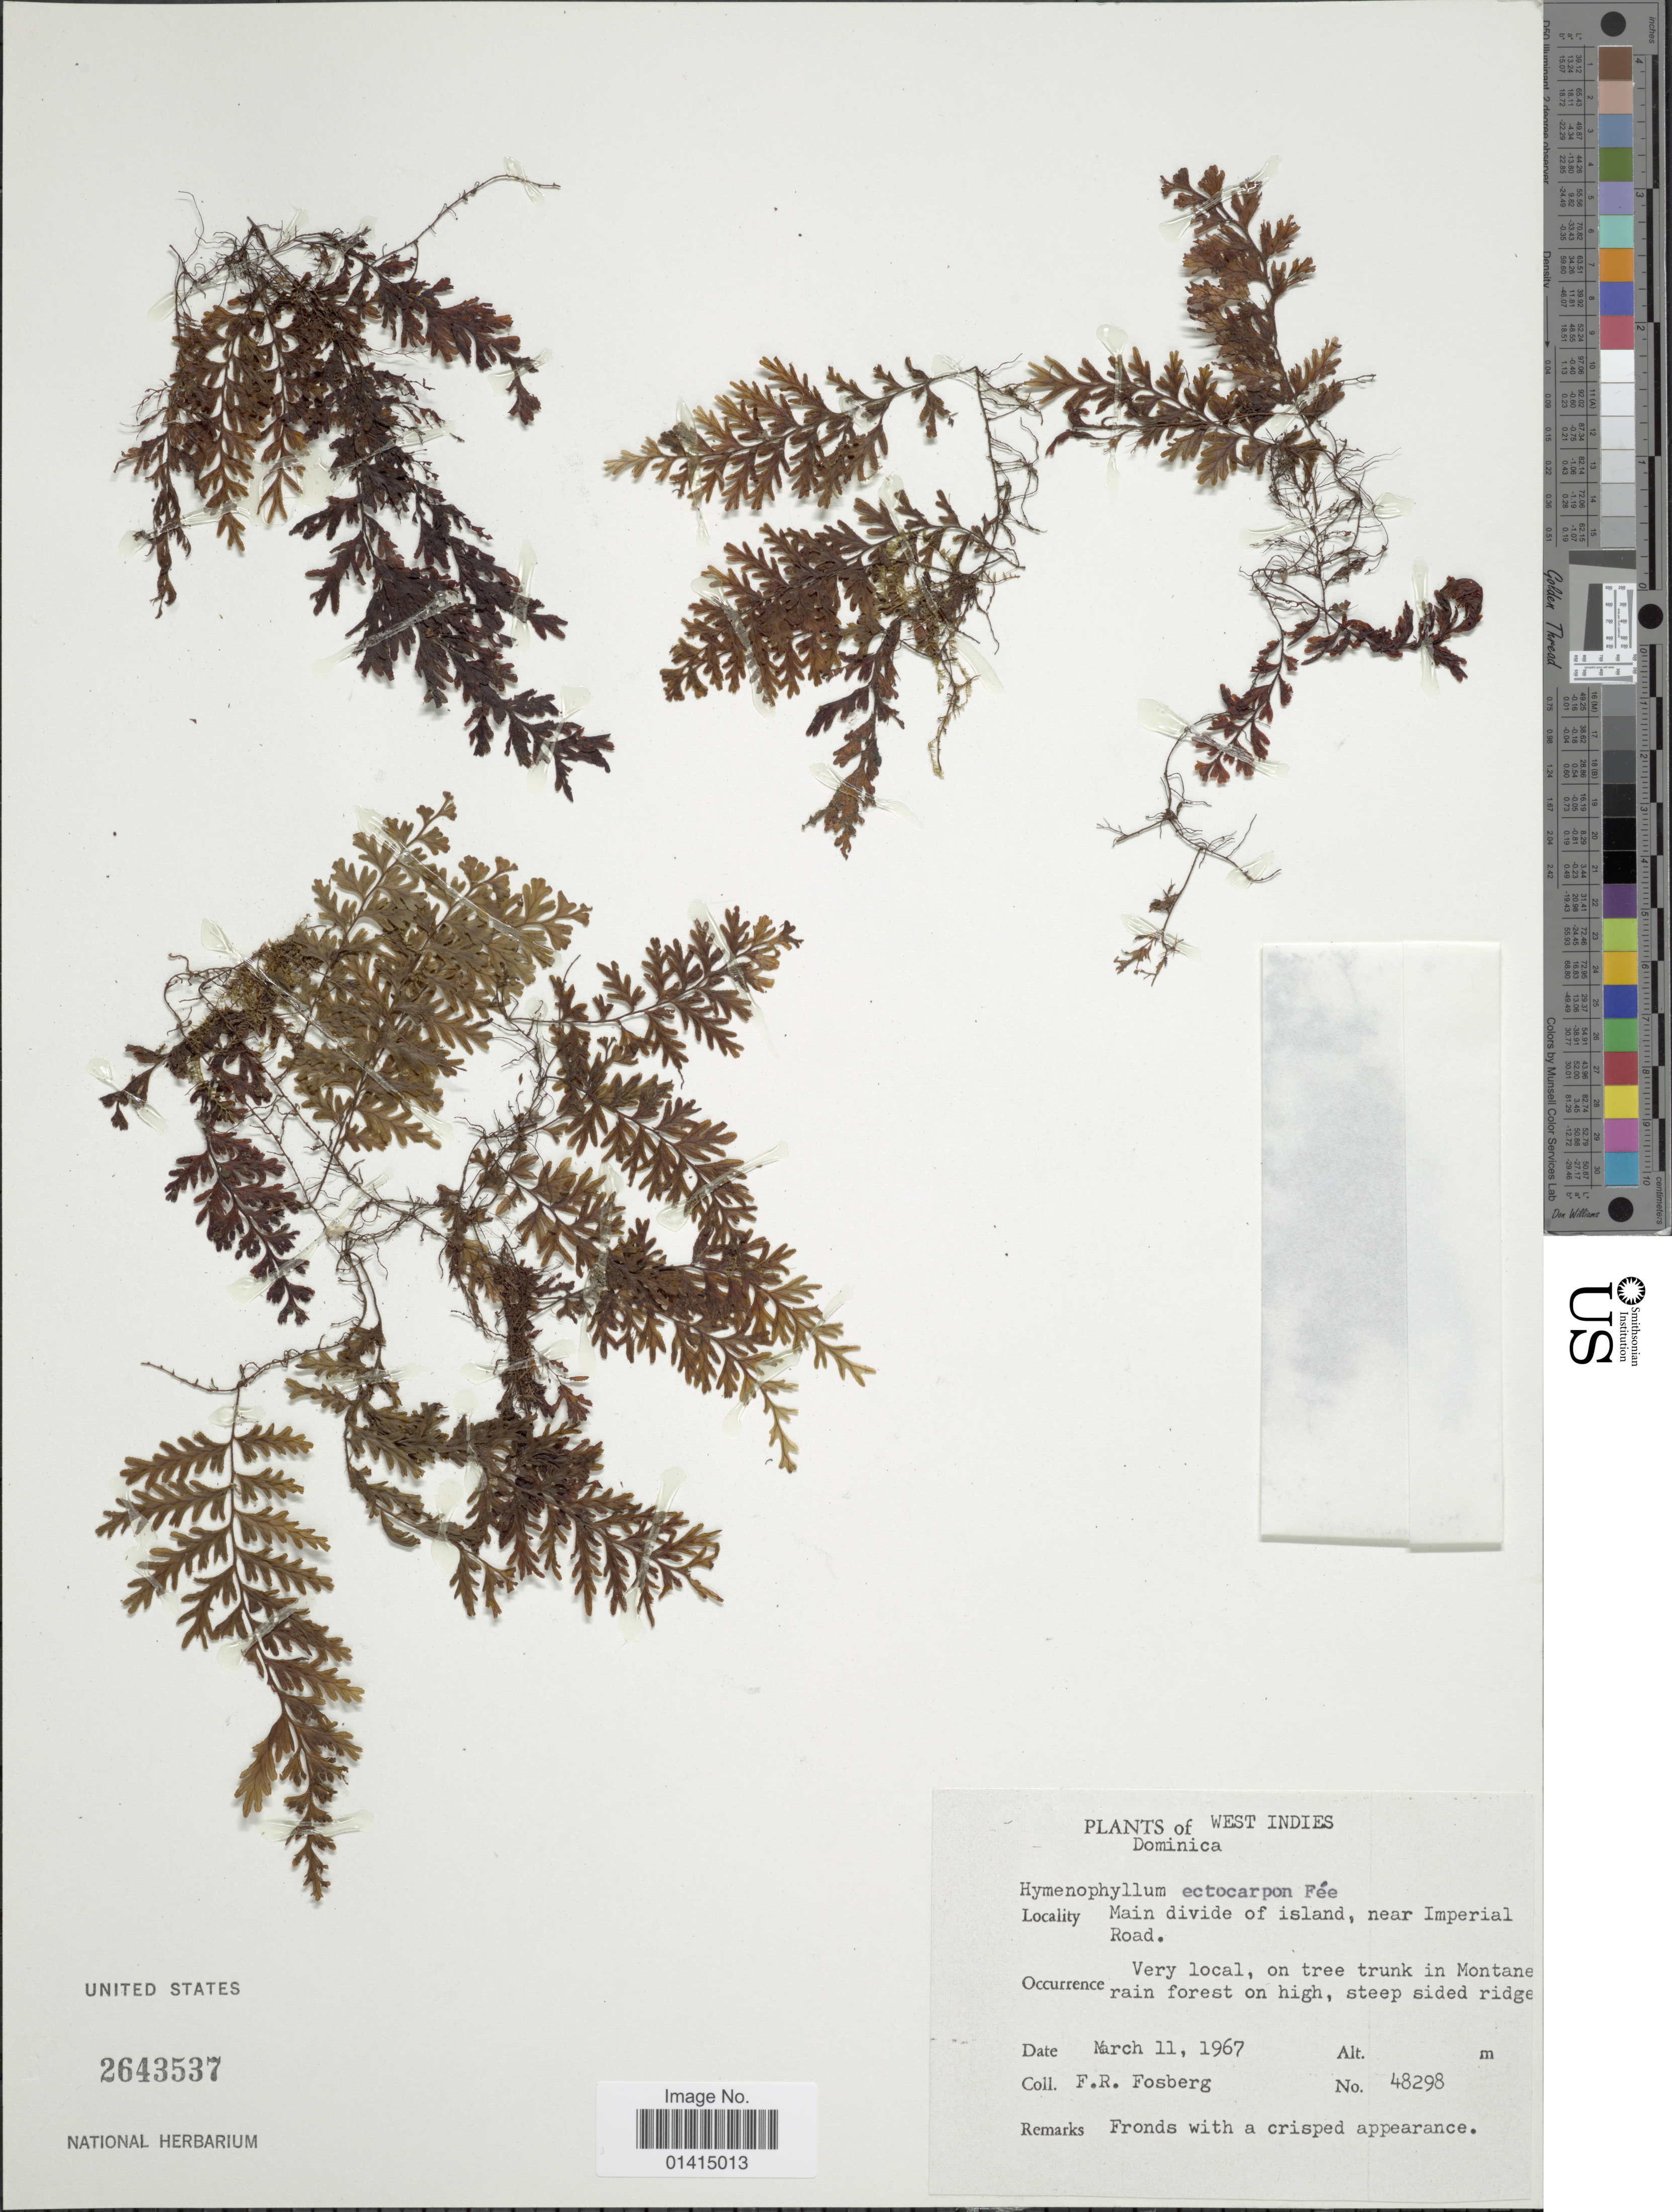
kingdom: Plantae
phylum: Tracheophyta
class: Polypodiopsida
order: Hymenophyllales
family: Hymenophyllaceae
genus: Hymenophyllum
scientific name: Hymenophyllum ectocarpon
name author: Fée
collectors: F. R. Fosberg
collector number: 48298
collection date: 1967-03-11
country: Dominica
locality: West Indies, Dominica, Main divide of island, near Imperial Road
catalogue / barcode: US 2643537